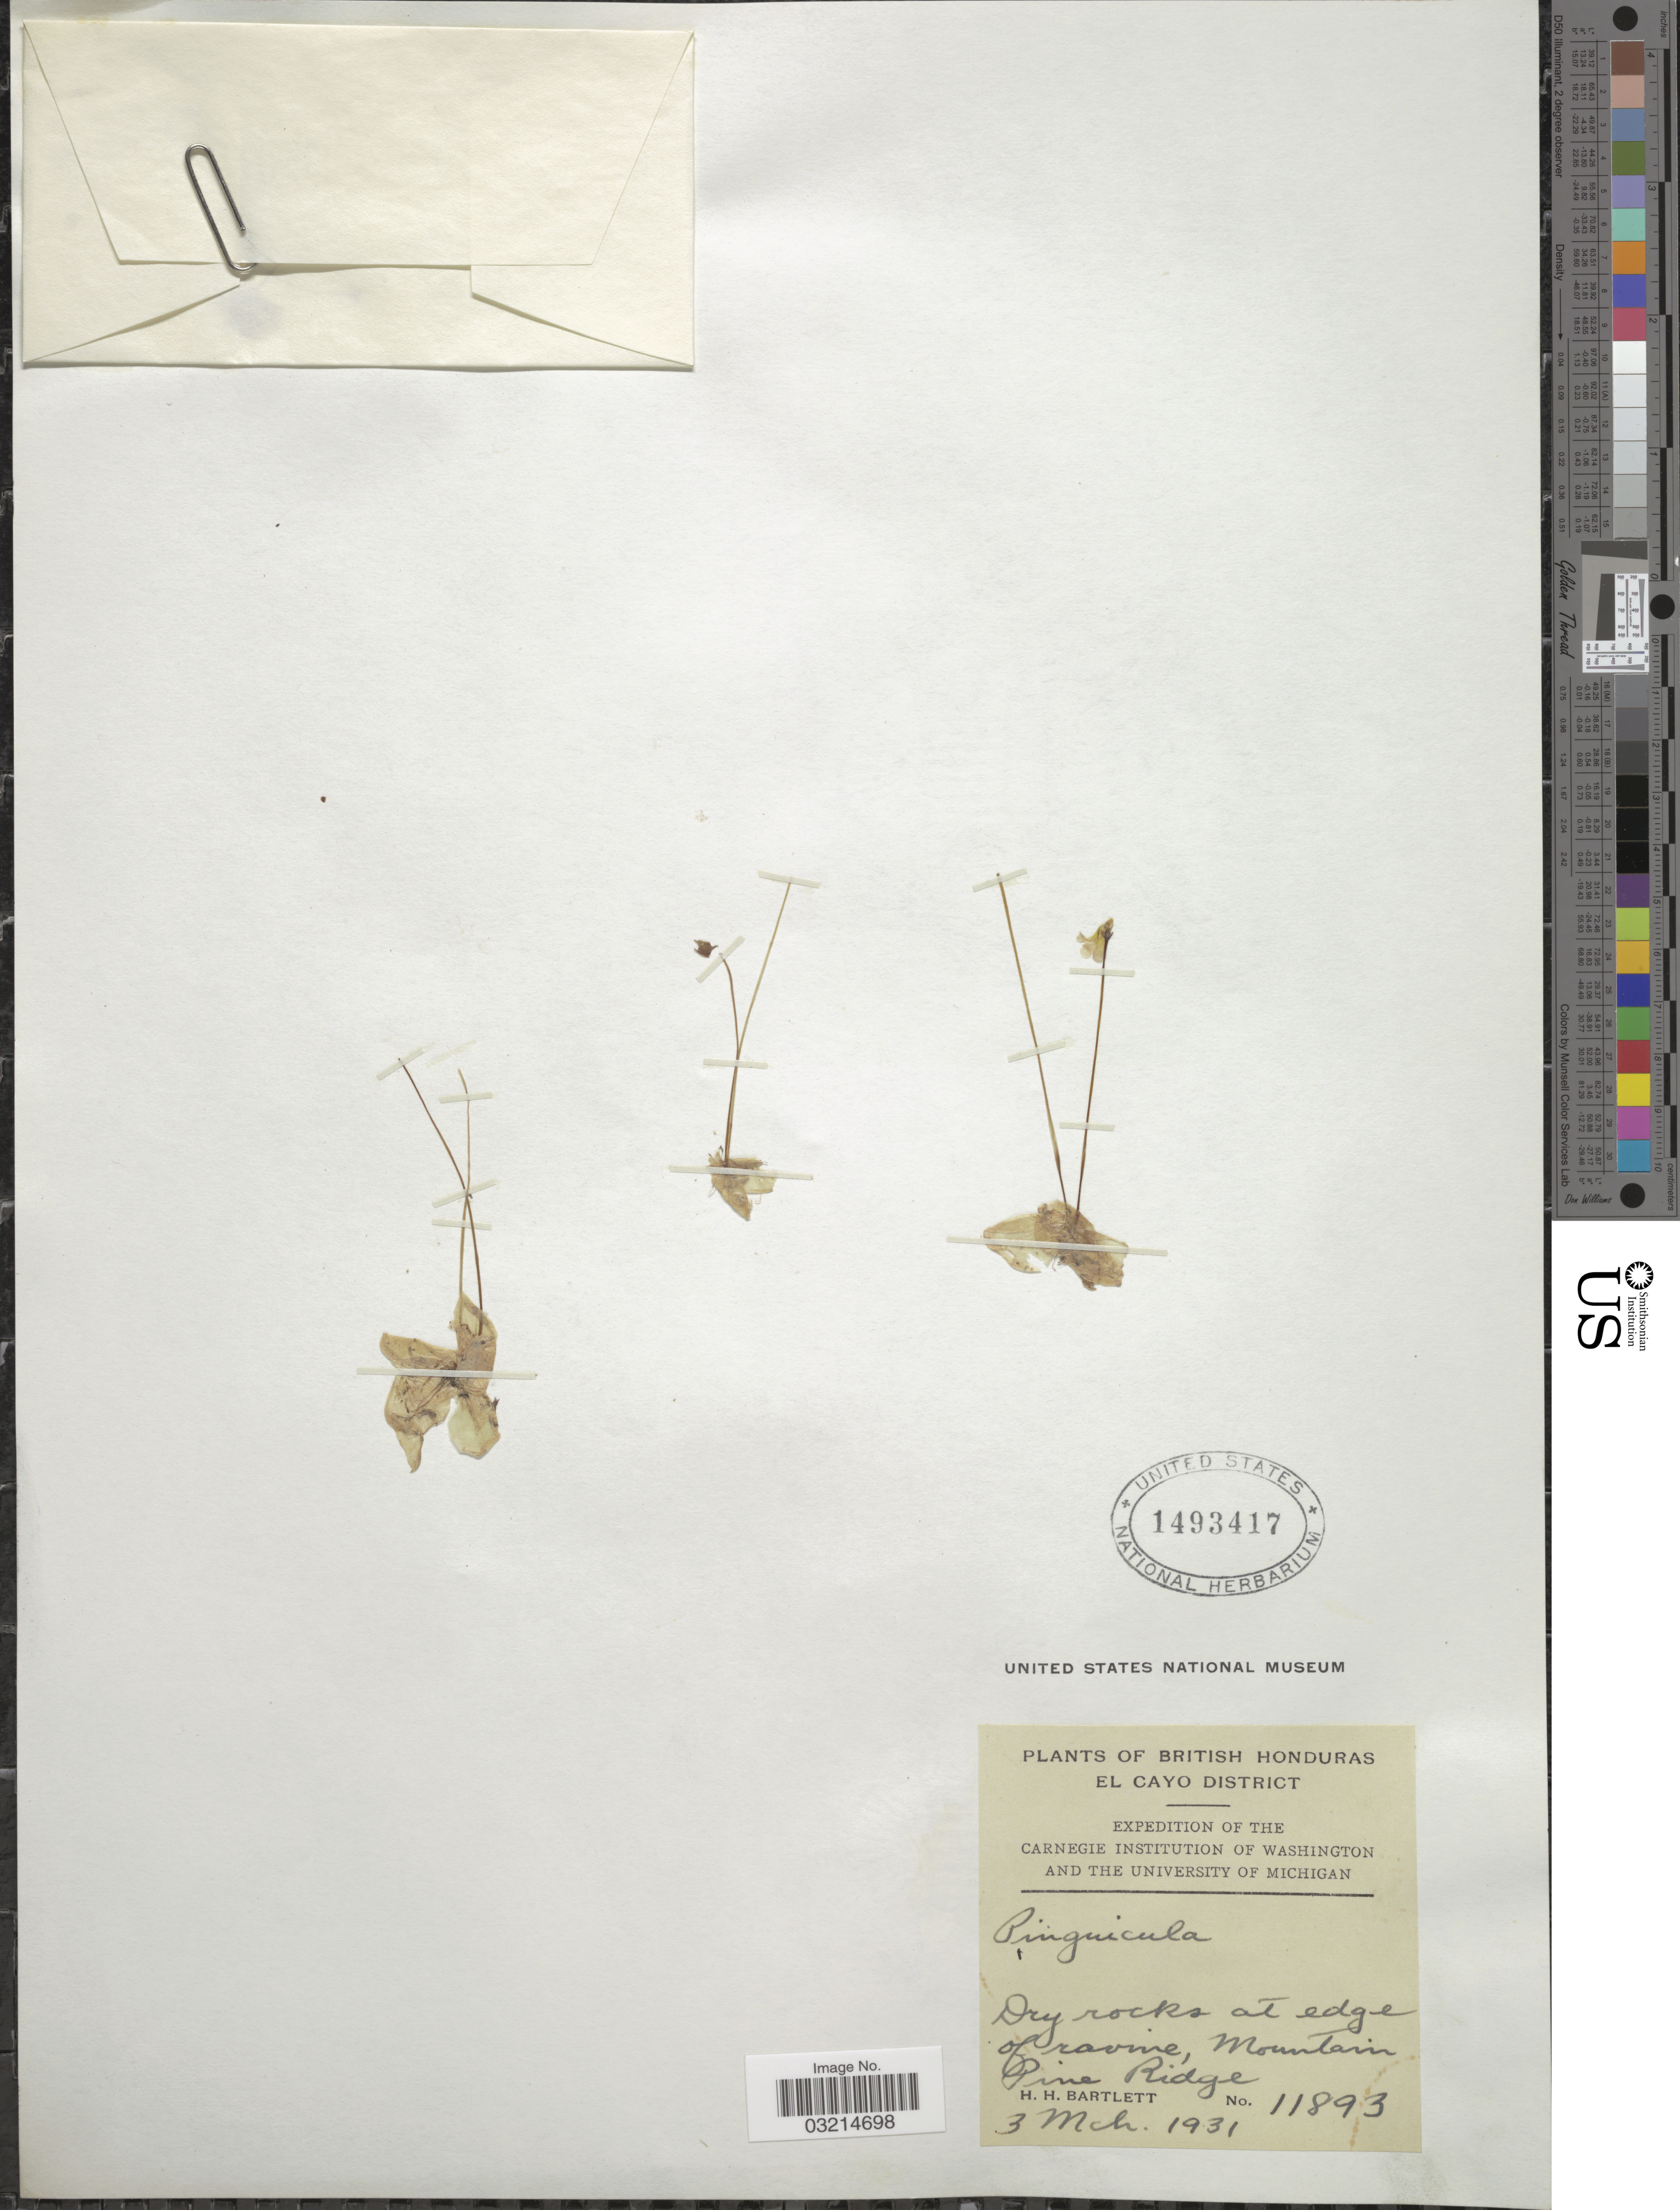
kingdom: Plantae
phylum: Tracheophyta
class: Magnoliopsida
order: Lamiales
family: Lentibulariaceae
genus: Pinguicula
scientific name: Pinguicula sp.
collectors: H. H. Bartlett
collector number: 11893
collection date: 1931-03-03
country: Belize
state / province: Cayo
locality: British Honduras, El Cayo District, Dry rocks at edge of ravine, Mountain Pine Ridge.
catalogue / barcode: US 1493417